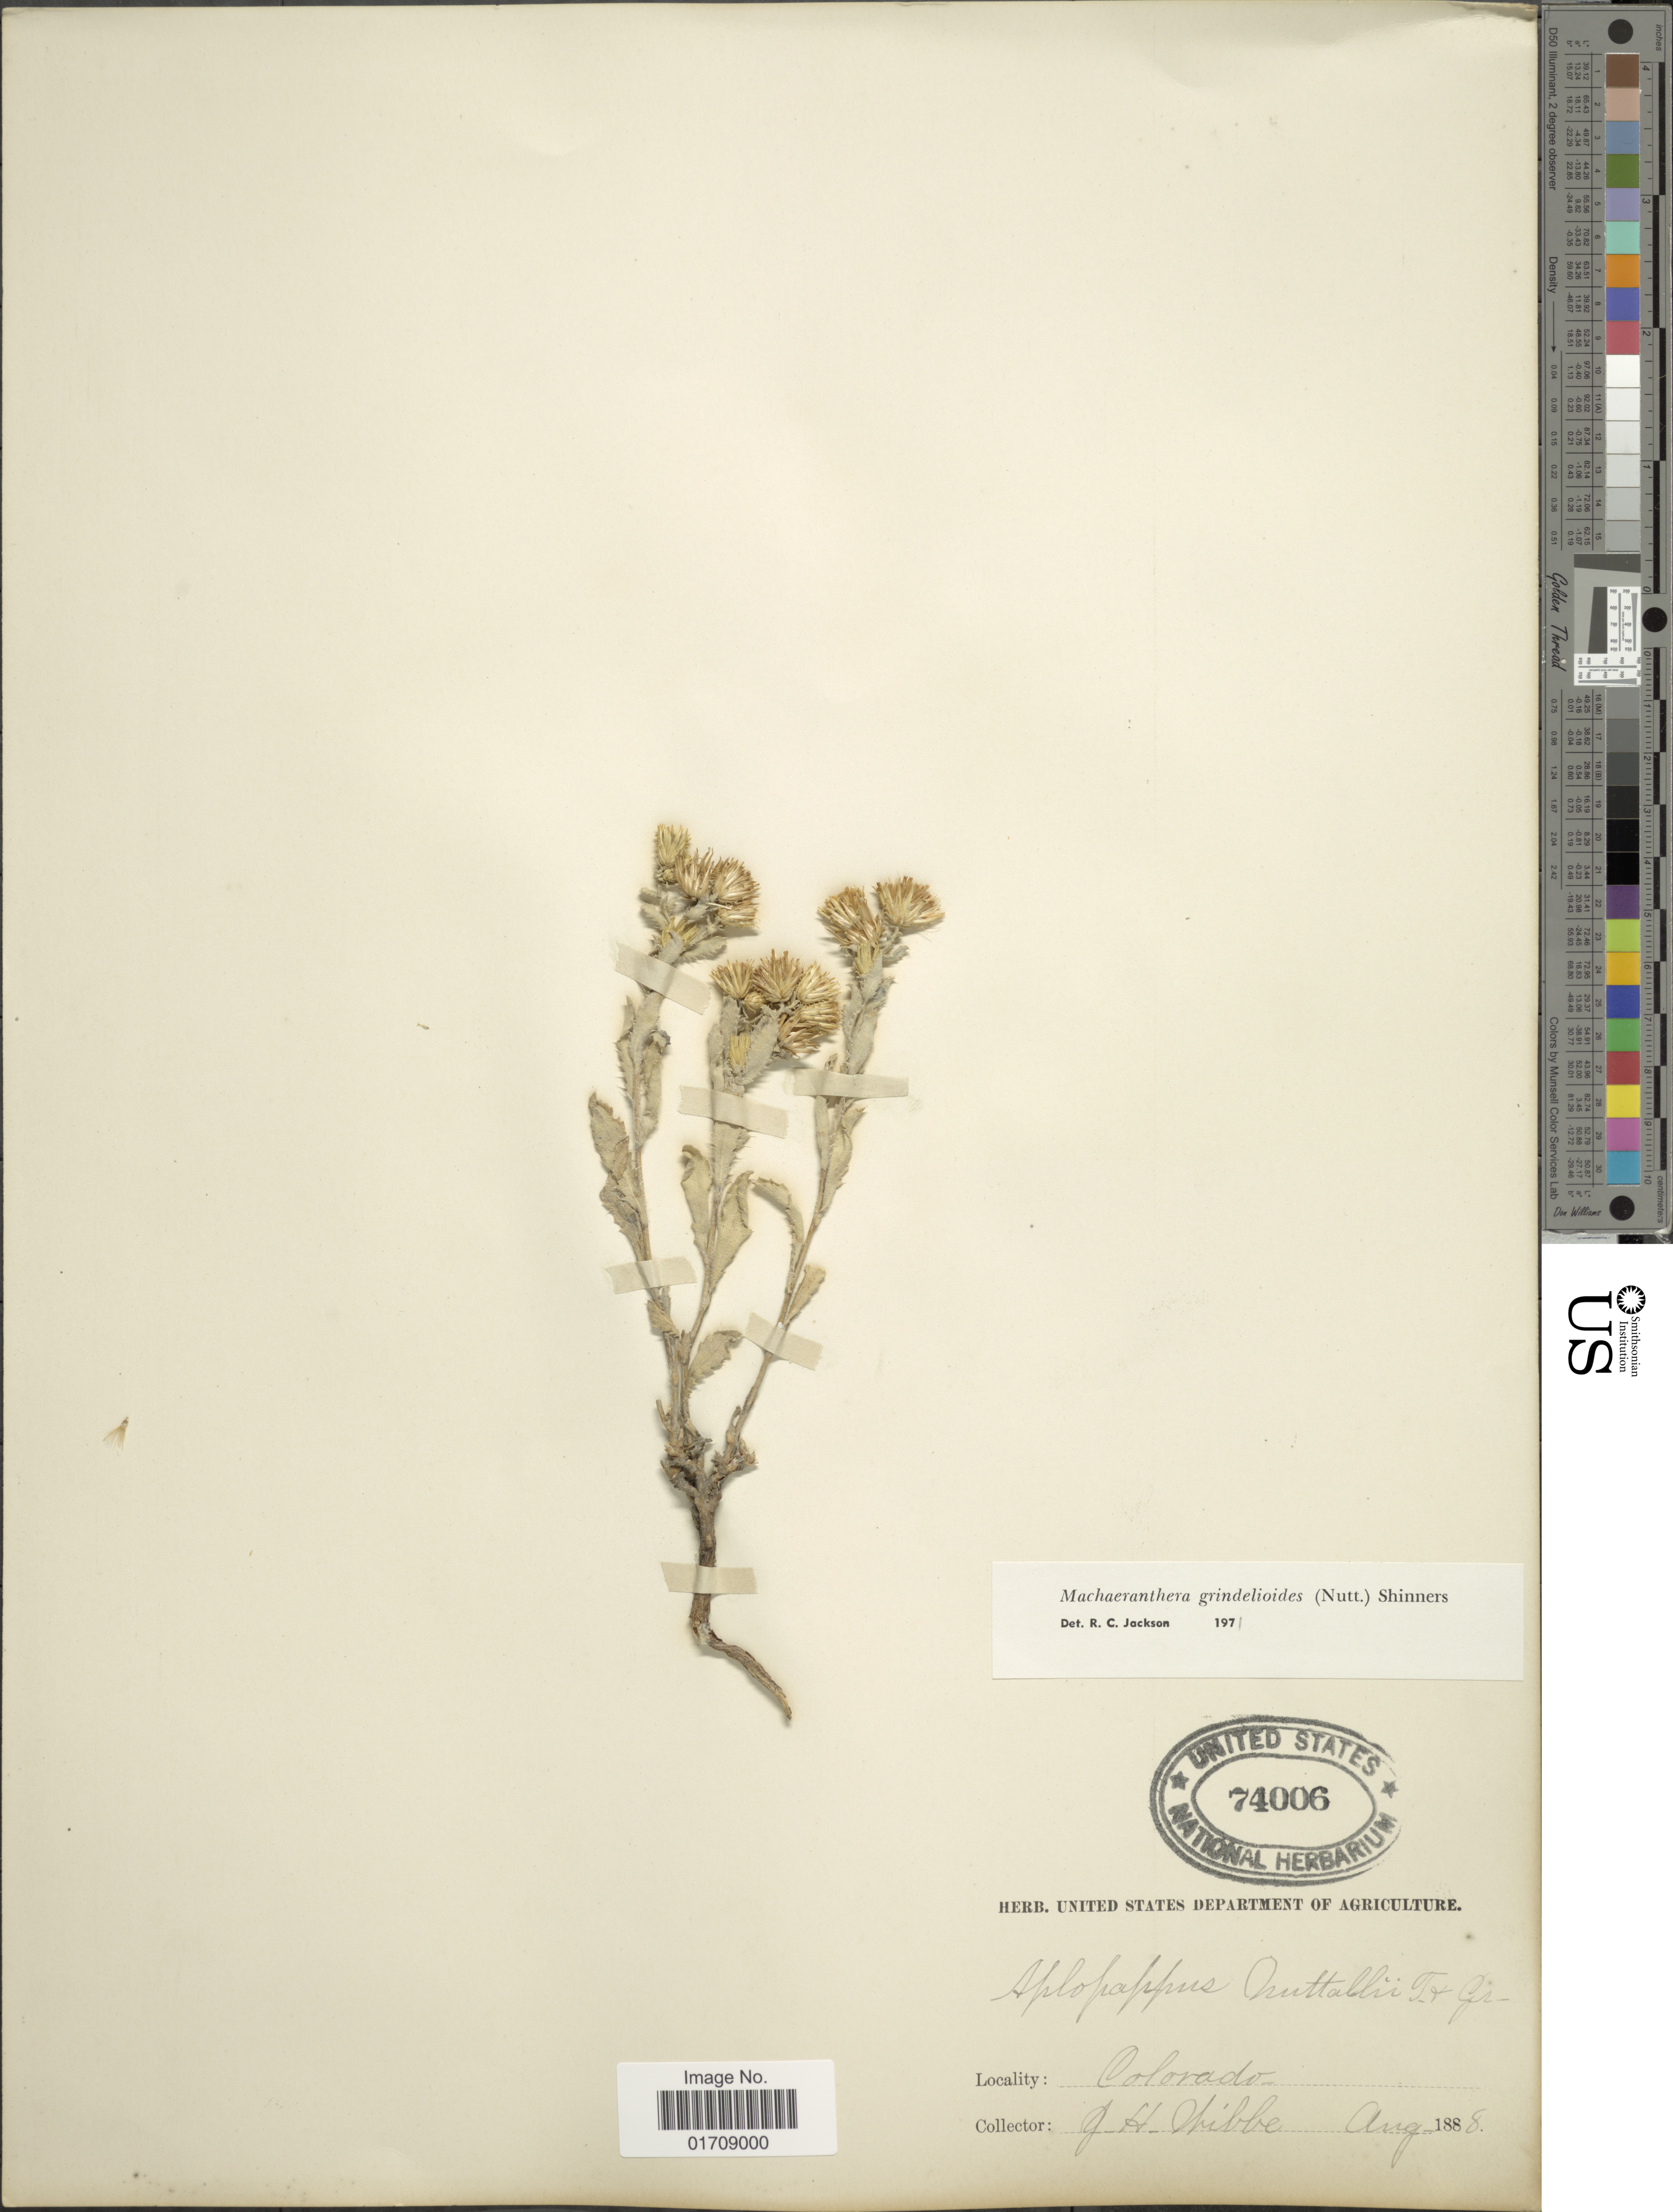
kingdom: Plantae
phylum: Tracheophyta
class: Magnoliopsida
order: Asterales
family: Asteraceae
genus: Machaeranthera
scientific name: Machaeranthera grindelioides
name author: (Nutt.) Shinners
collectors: J. Wibbe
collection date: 1888-08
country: United States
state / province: Colorado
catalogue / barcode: US 74006